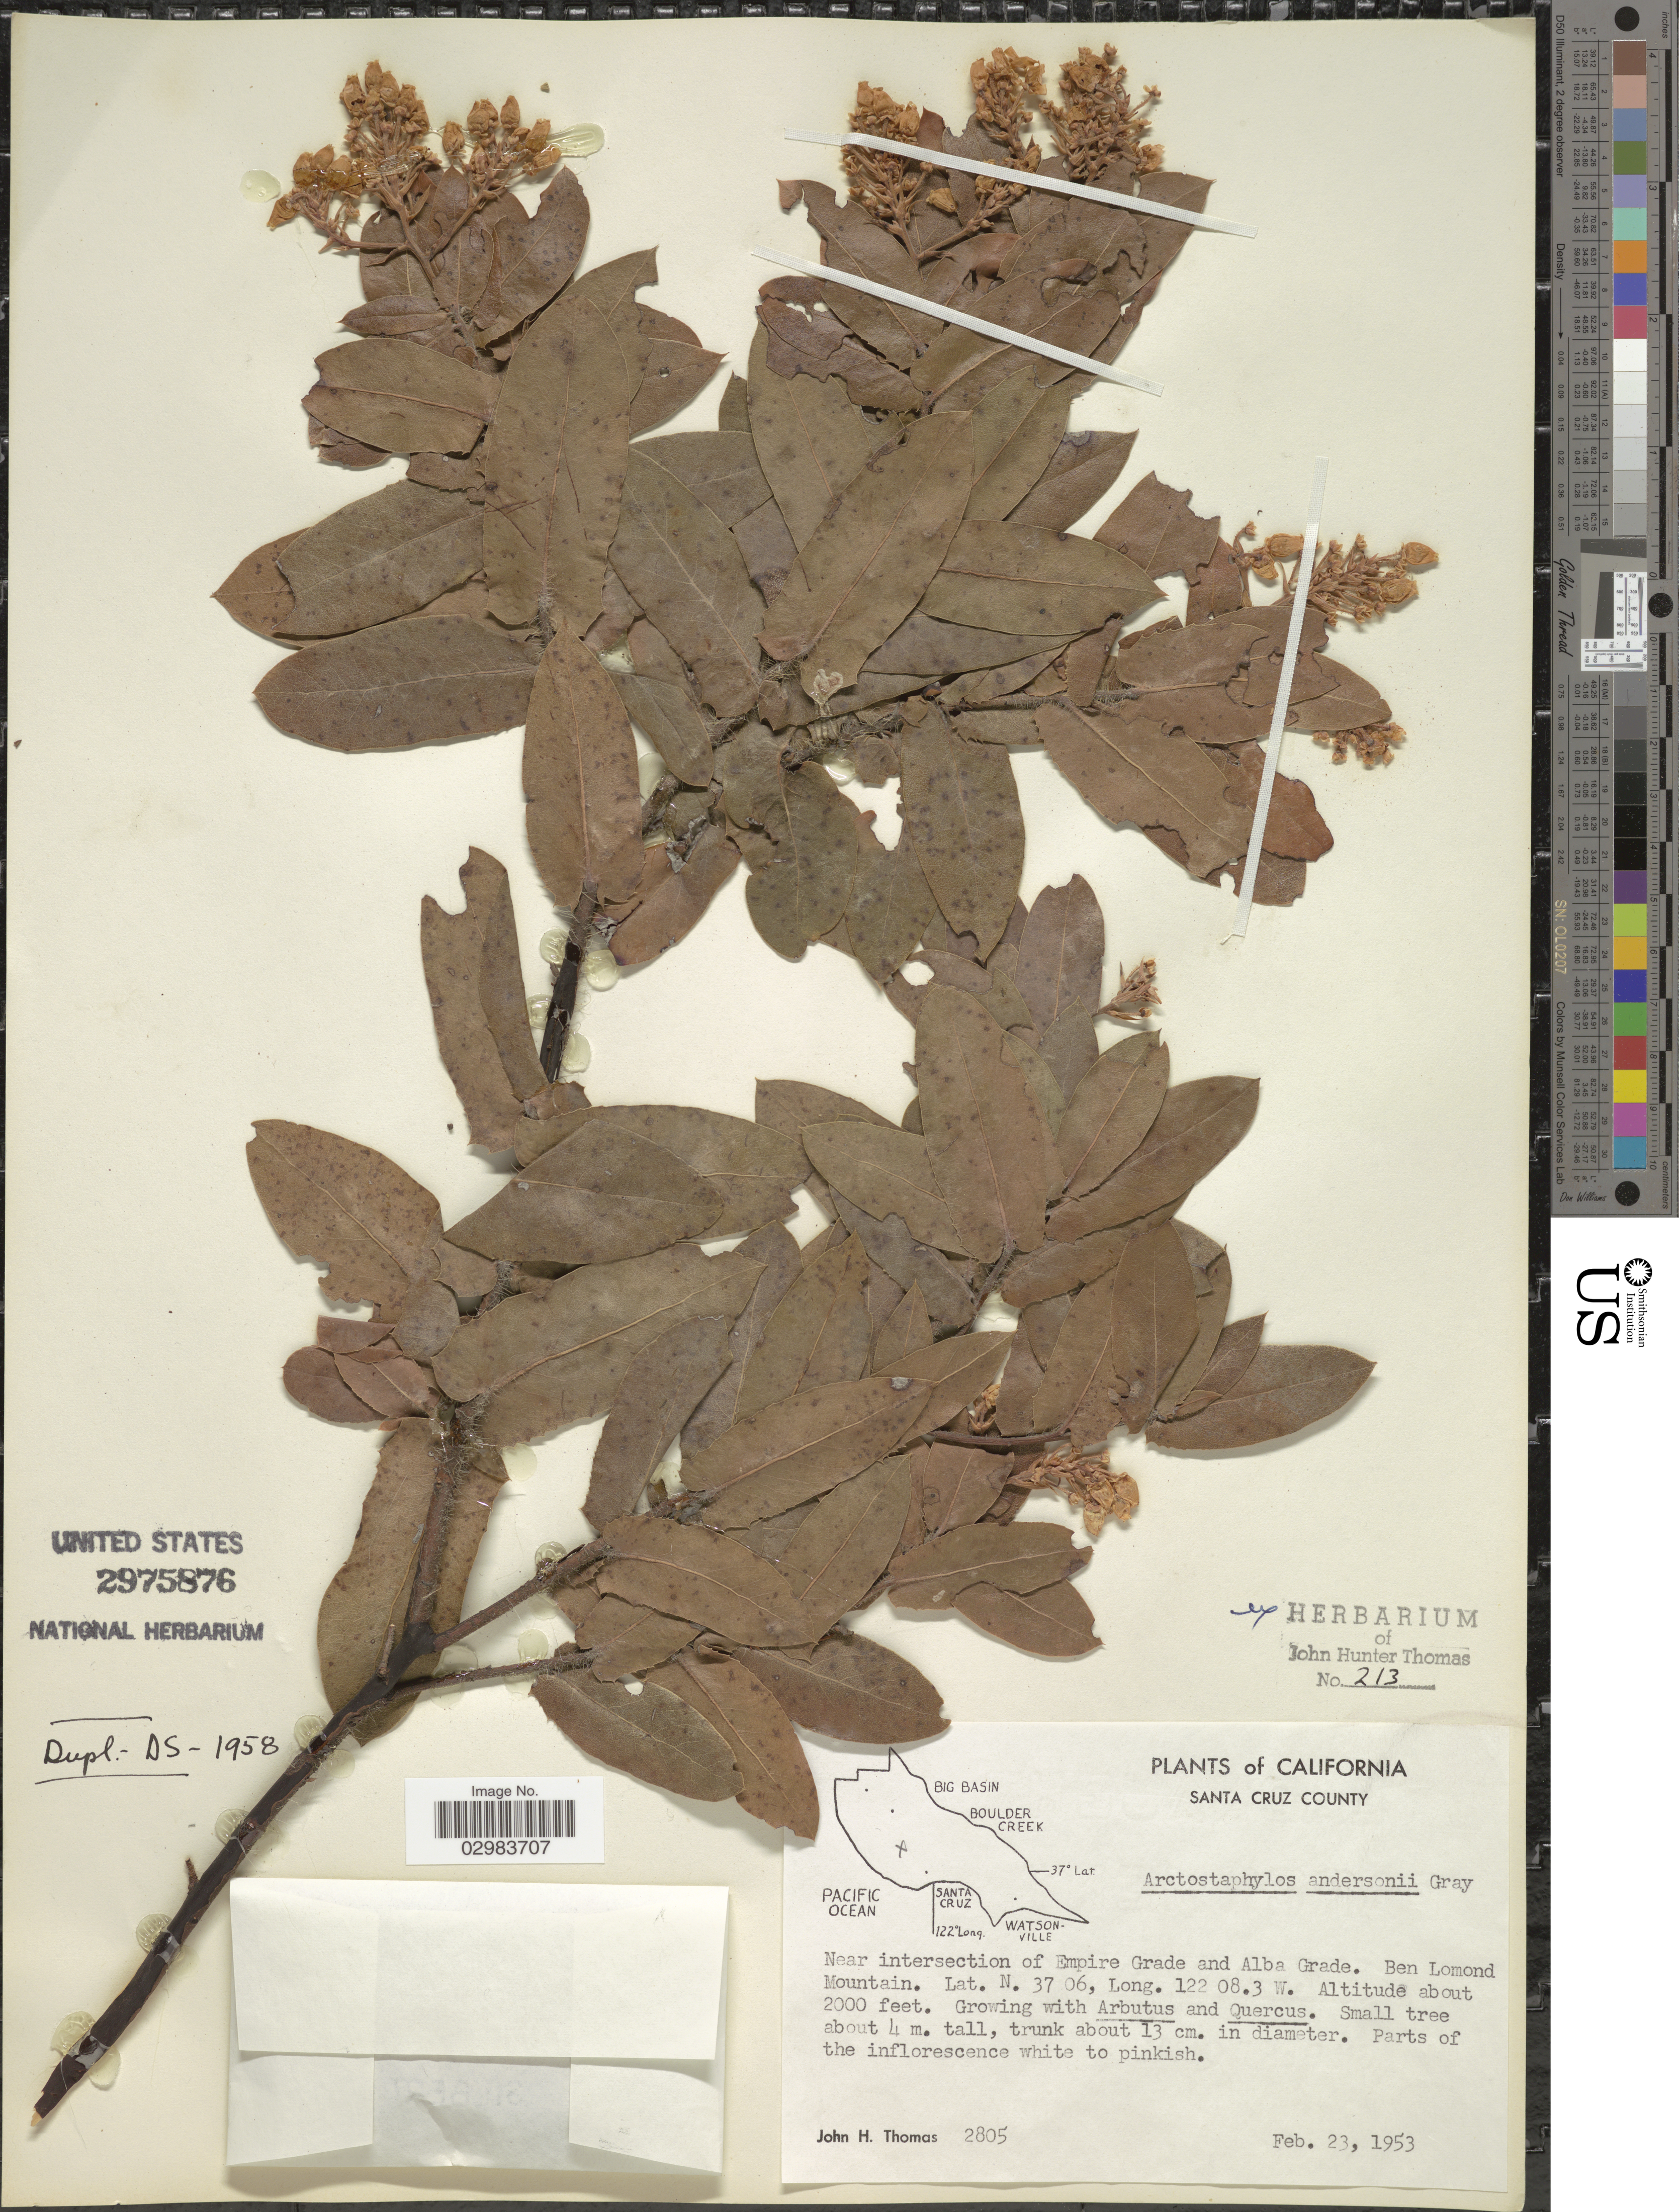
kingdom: Plantae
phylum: Tracheophyta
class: Magnoliopsida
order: Ericales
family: Ericaceae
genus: Arctostaphylos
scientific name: Arctostaphylos andersonii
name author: A. Gray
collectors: J. H. Thomas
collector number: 2805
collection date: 1953-02-23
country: United States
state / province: California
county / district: Santa Cruz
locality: Santa Cruz County. Near intersection of Empire Grade and Alba Grade. Ben Lomond Mountain.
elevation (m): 610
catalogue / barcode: US 2975876